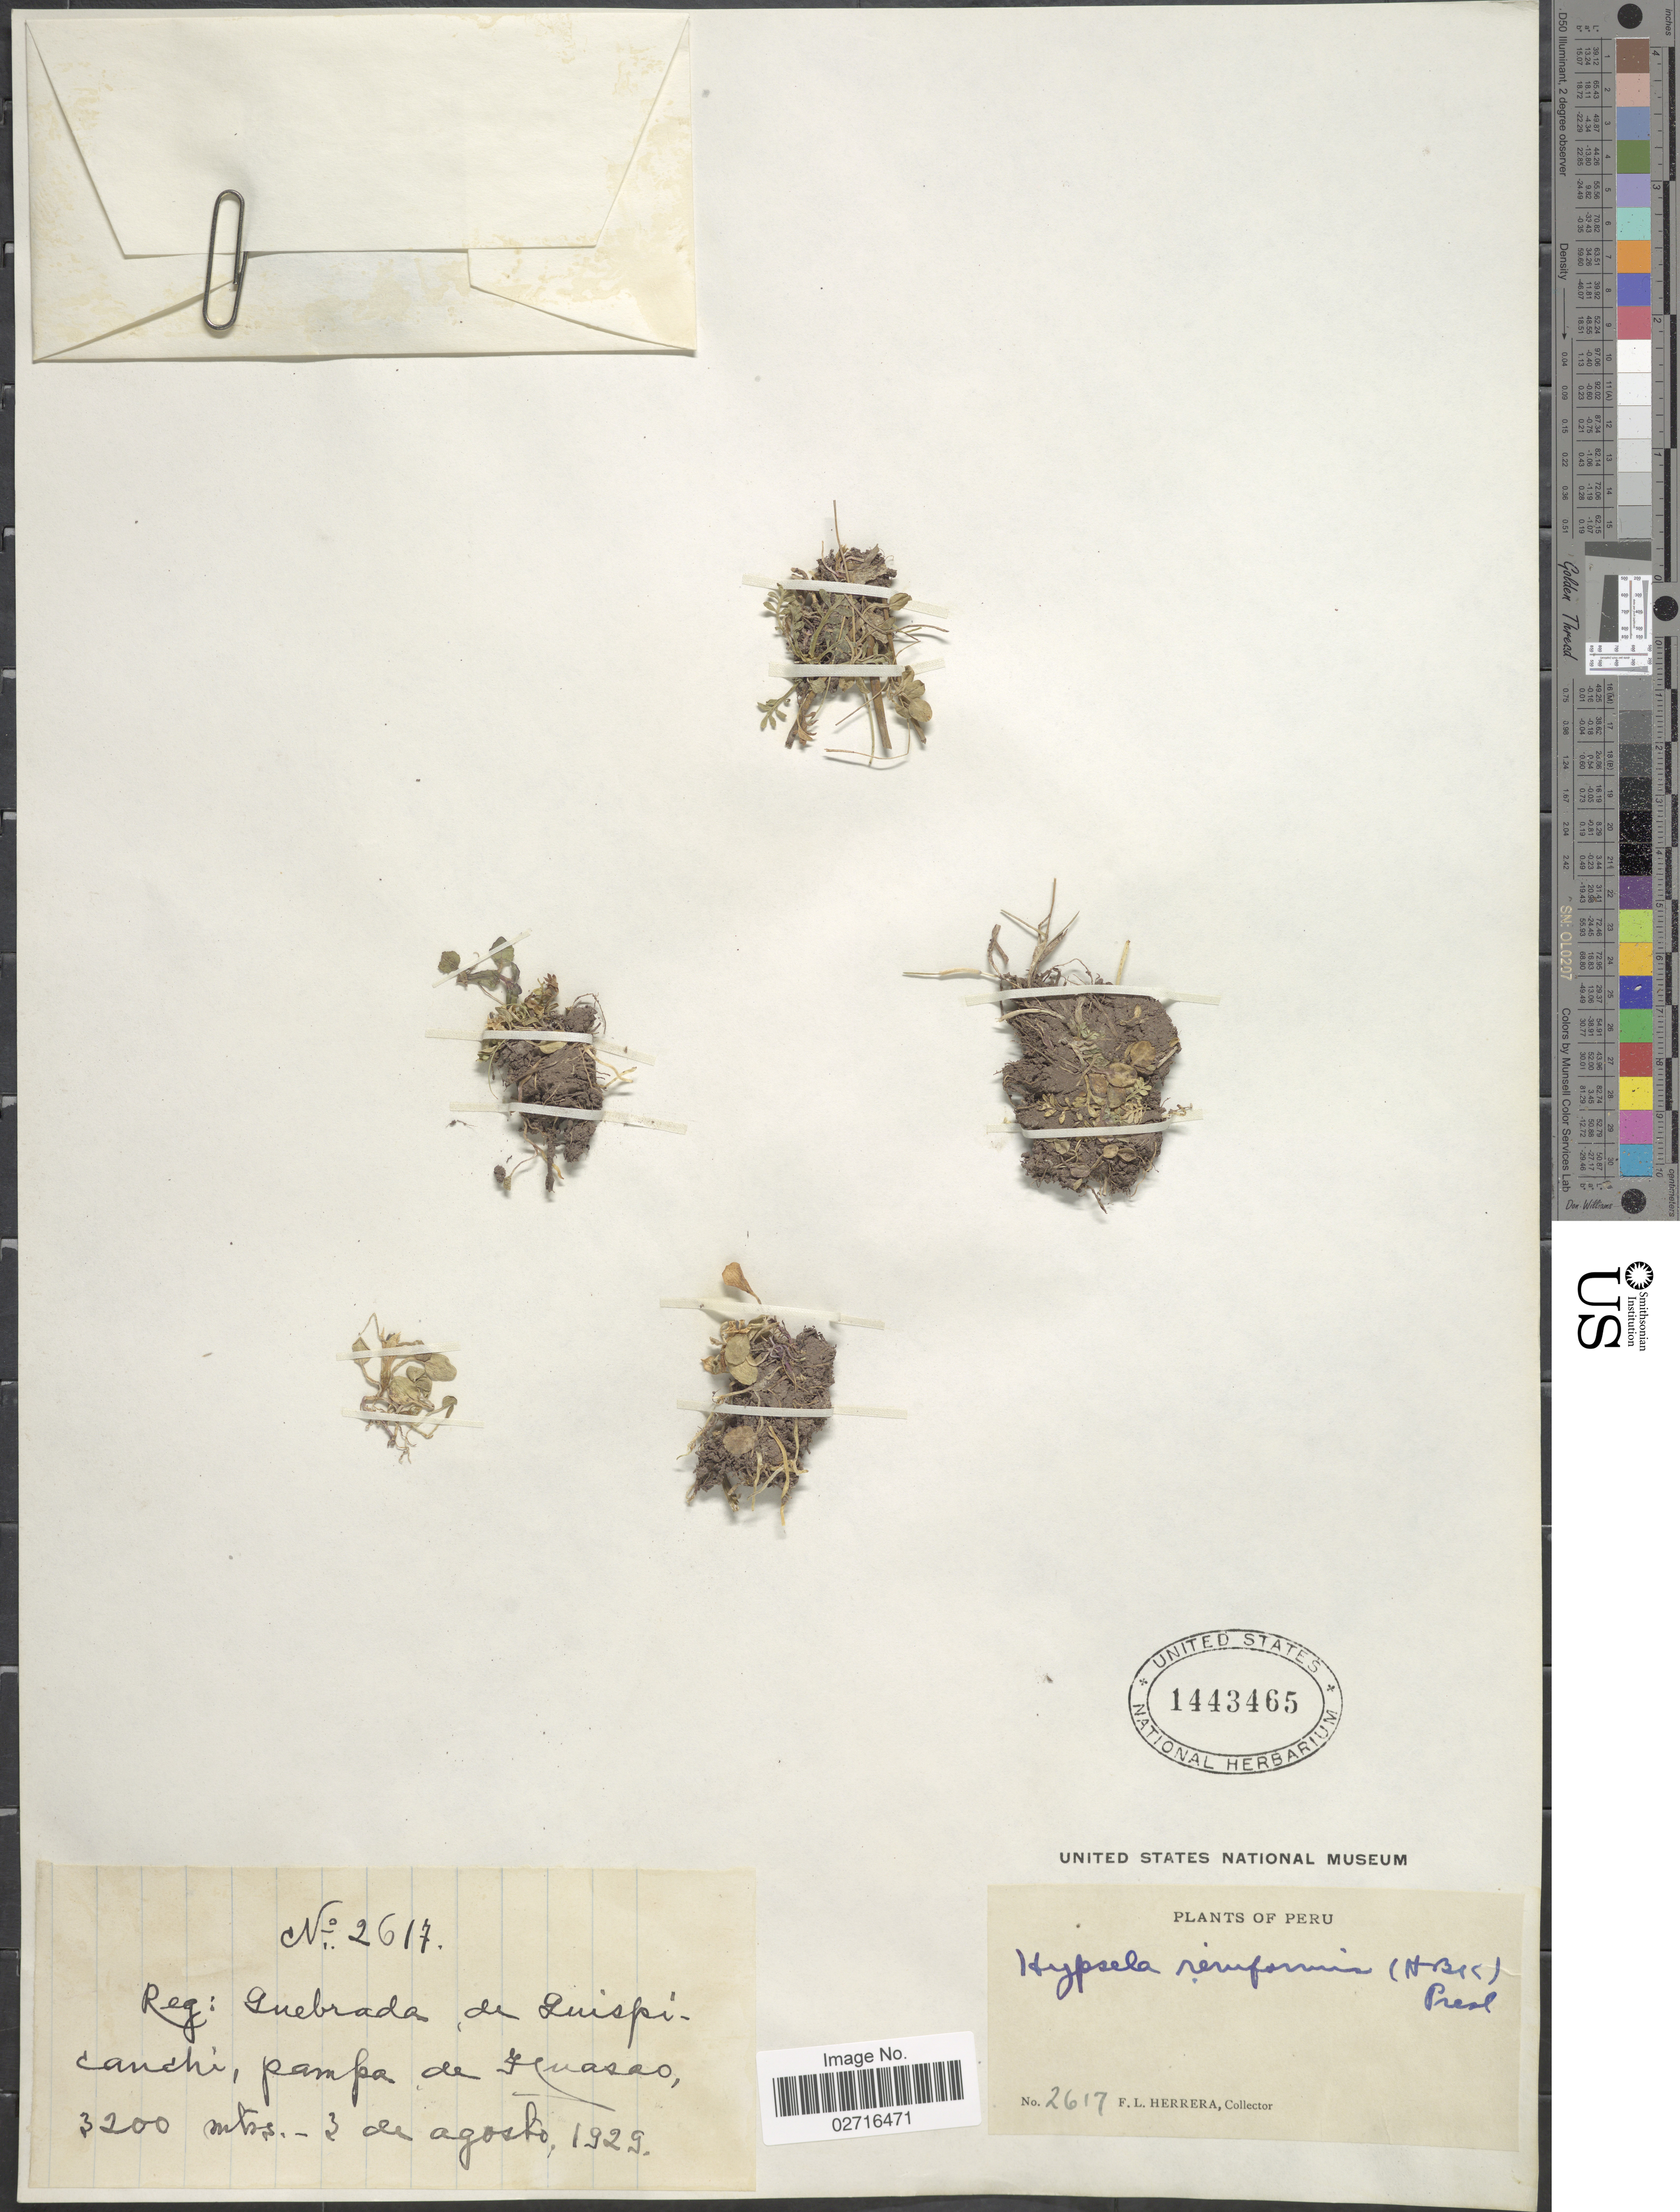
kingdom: Plantae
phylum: Tracheophyta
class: Magnoliopsida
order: Asterales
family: Campanulaceae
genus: Hypsela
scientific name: Hypsela reniformis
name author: (Kunth) C. Presl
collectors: F. L. Herrera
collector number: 2617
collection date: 1929-08-03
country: Peru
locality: Reg; Quebrada de Quispicanchi, pampa de Huasco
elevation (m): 3200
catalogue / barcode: US 1443465